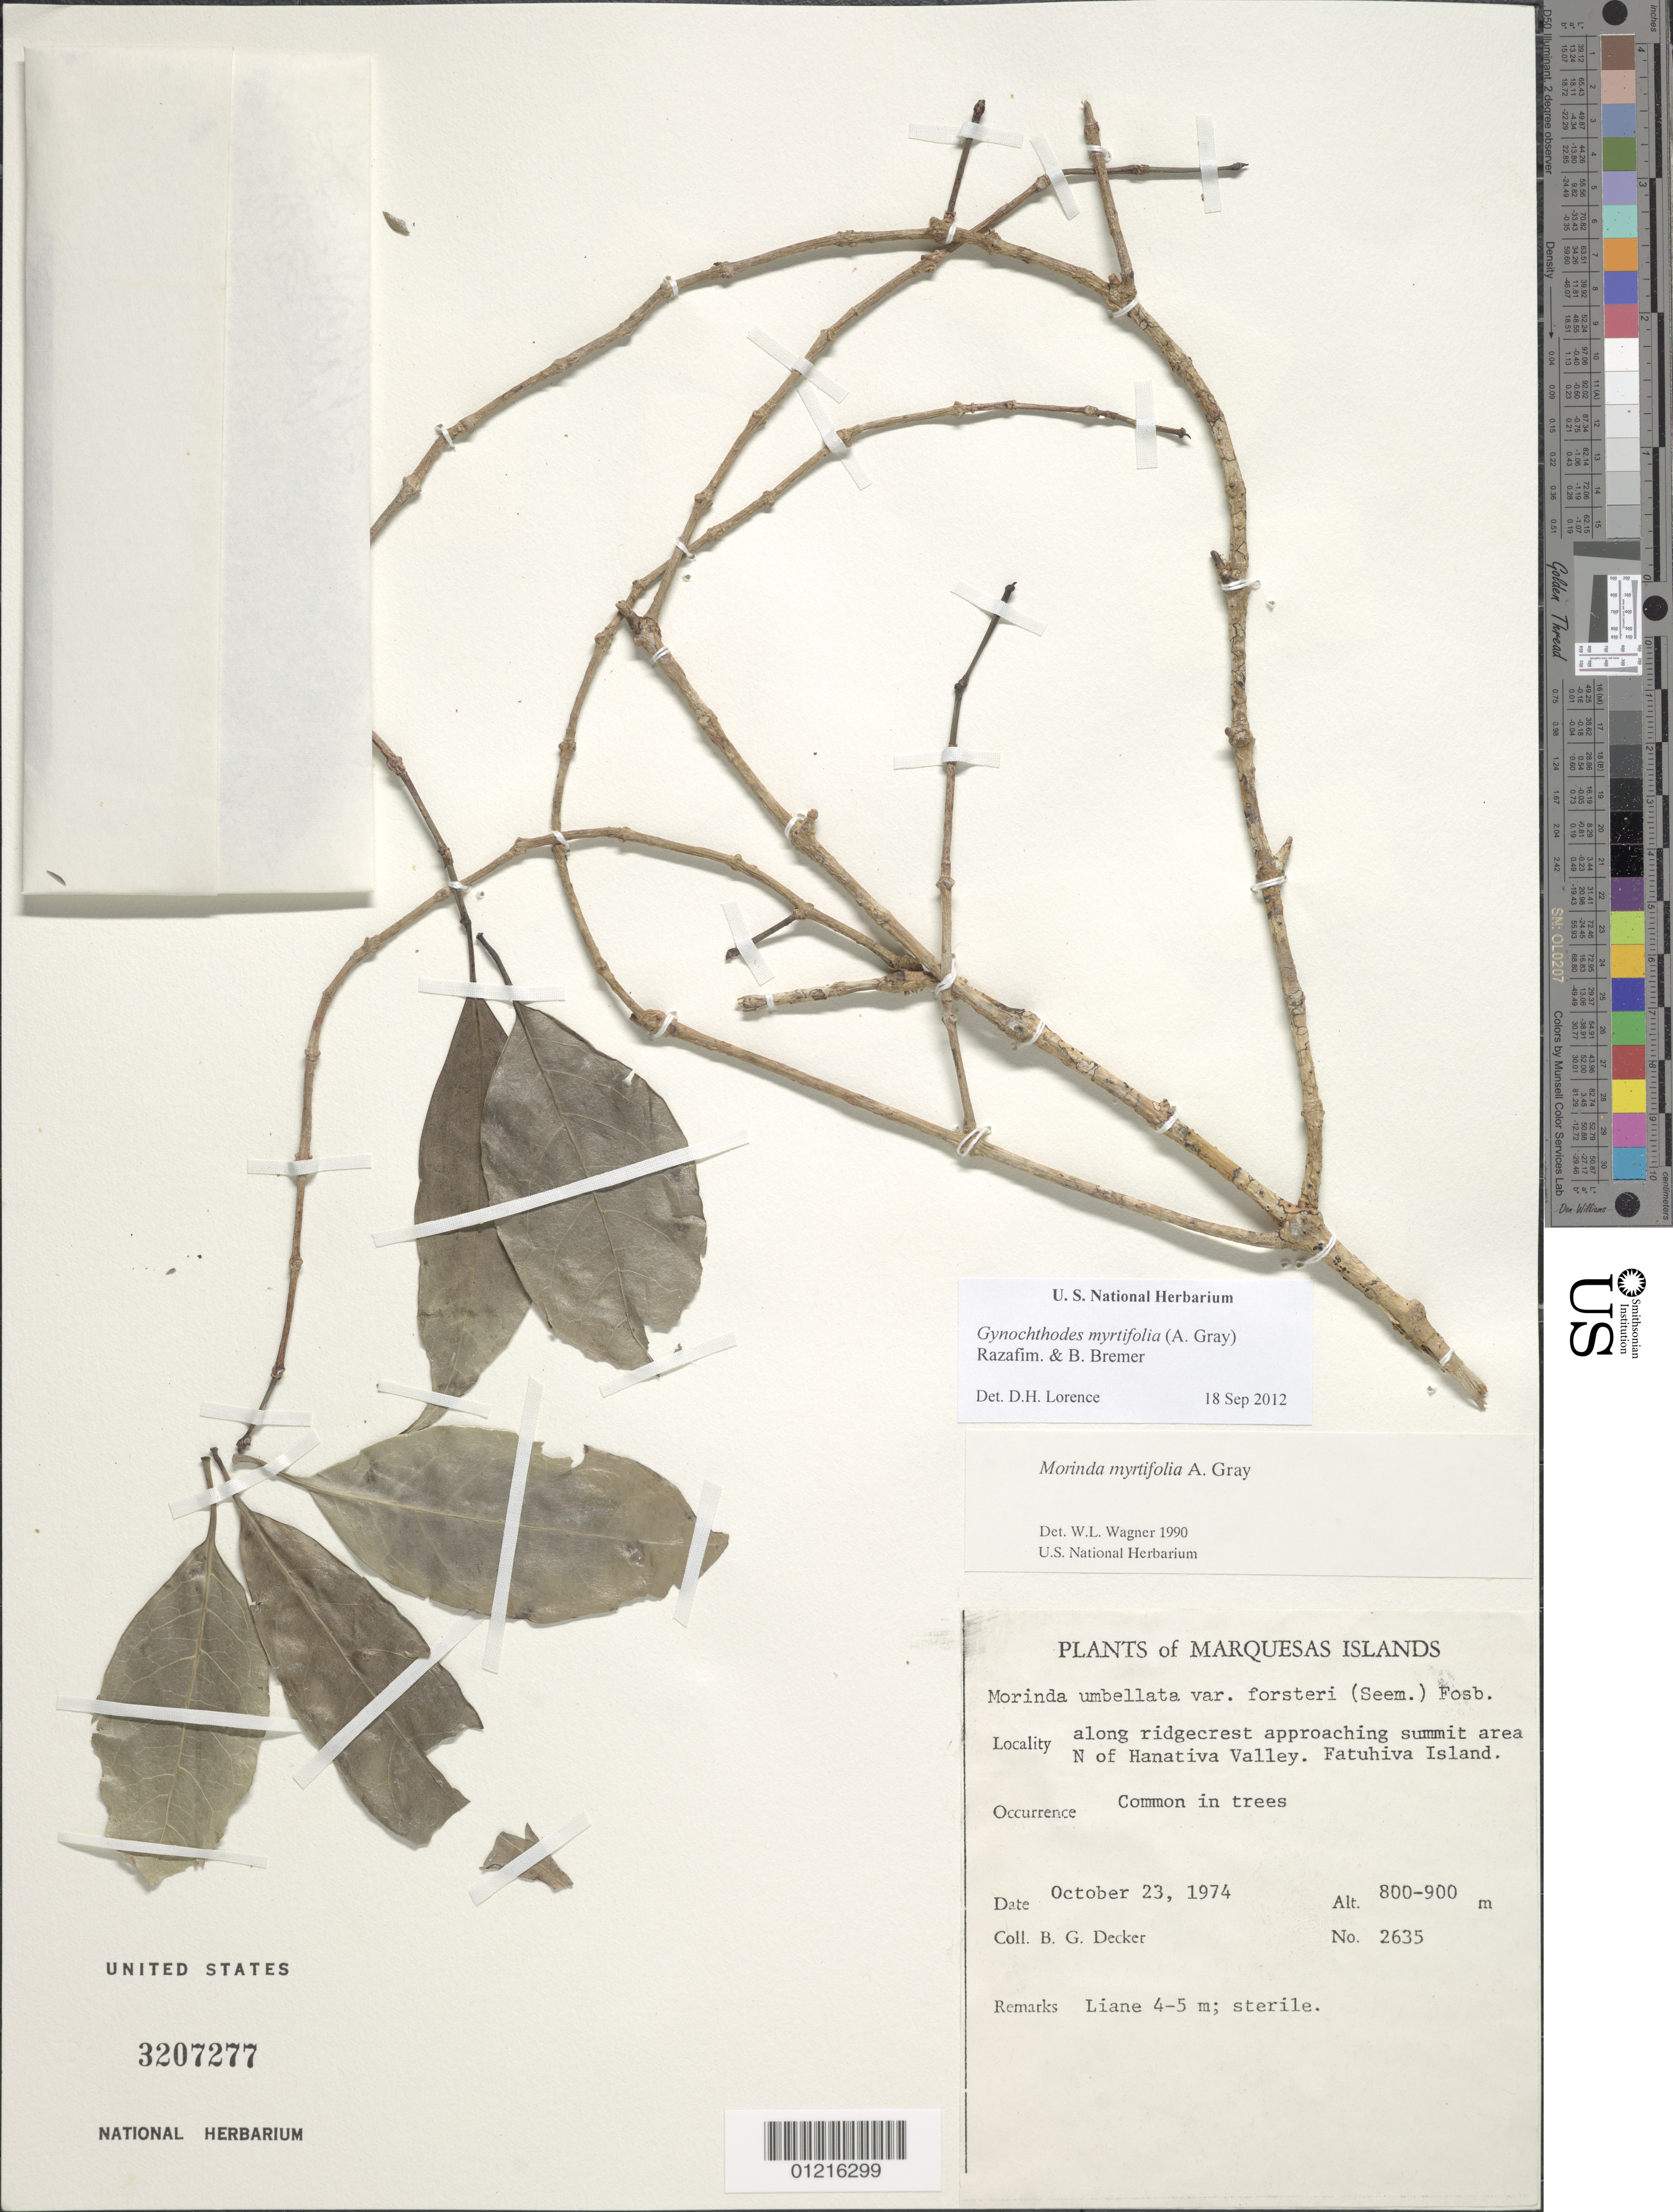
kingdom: Plantae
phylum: Tracheophyta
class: Magnoliopsida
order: Gentianales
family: Rubiaceae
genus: Gynochthodes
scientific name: Gynochthodes myrtifolia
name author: (A. Gray) Razafim. & B. Bremer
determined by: Lorence, David H., (PTBG), National Tropical Botanical Garden (UNITED STATES)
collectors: B. G. Decker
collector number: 2635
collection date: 1974-10-23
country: French Polynesia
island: Fatu Hiva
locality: along ridgecrest approaching summit area N of Hanativa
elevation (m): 800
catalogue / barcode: US 3207277